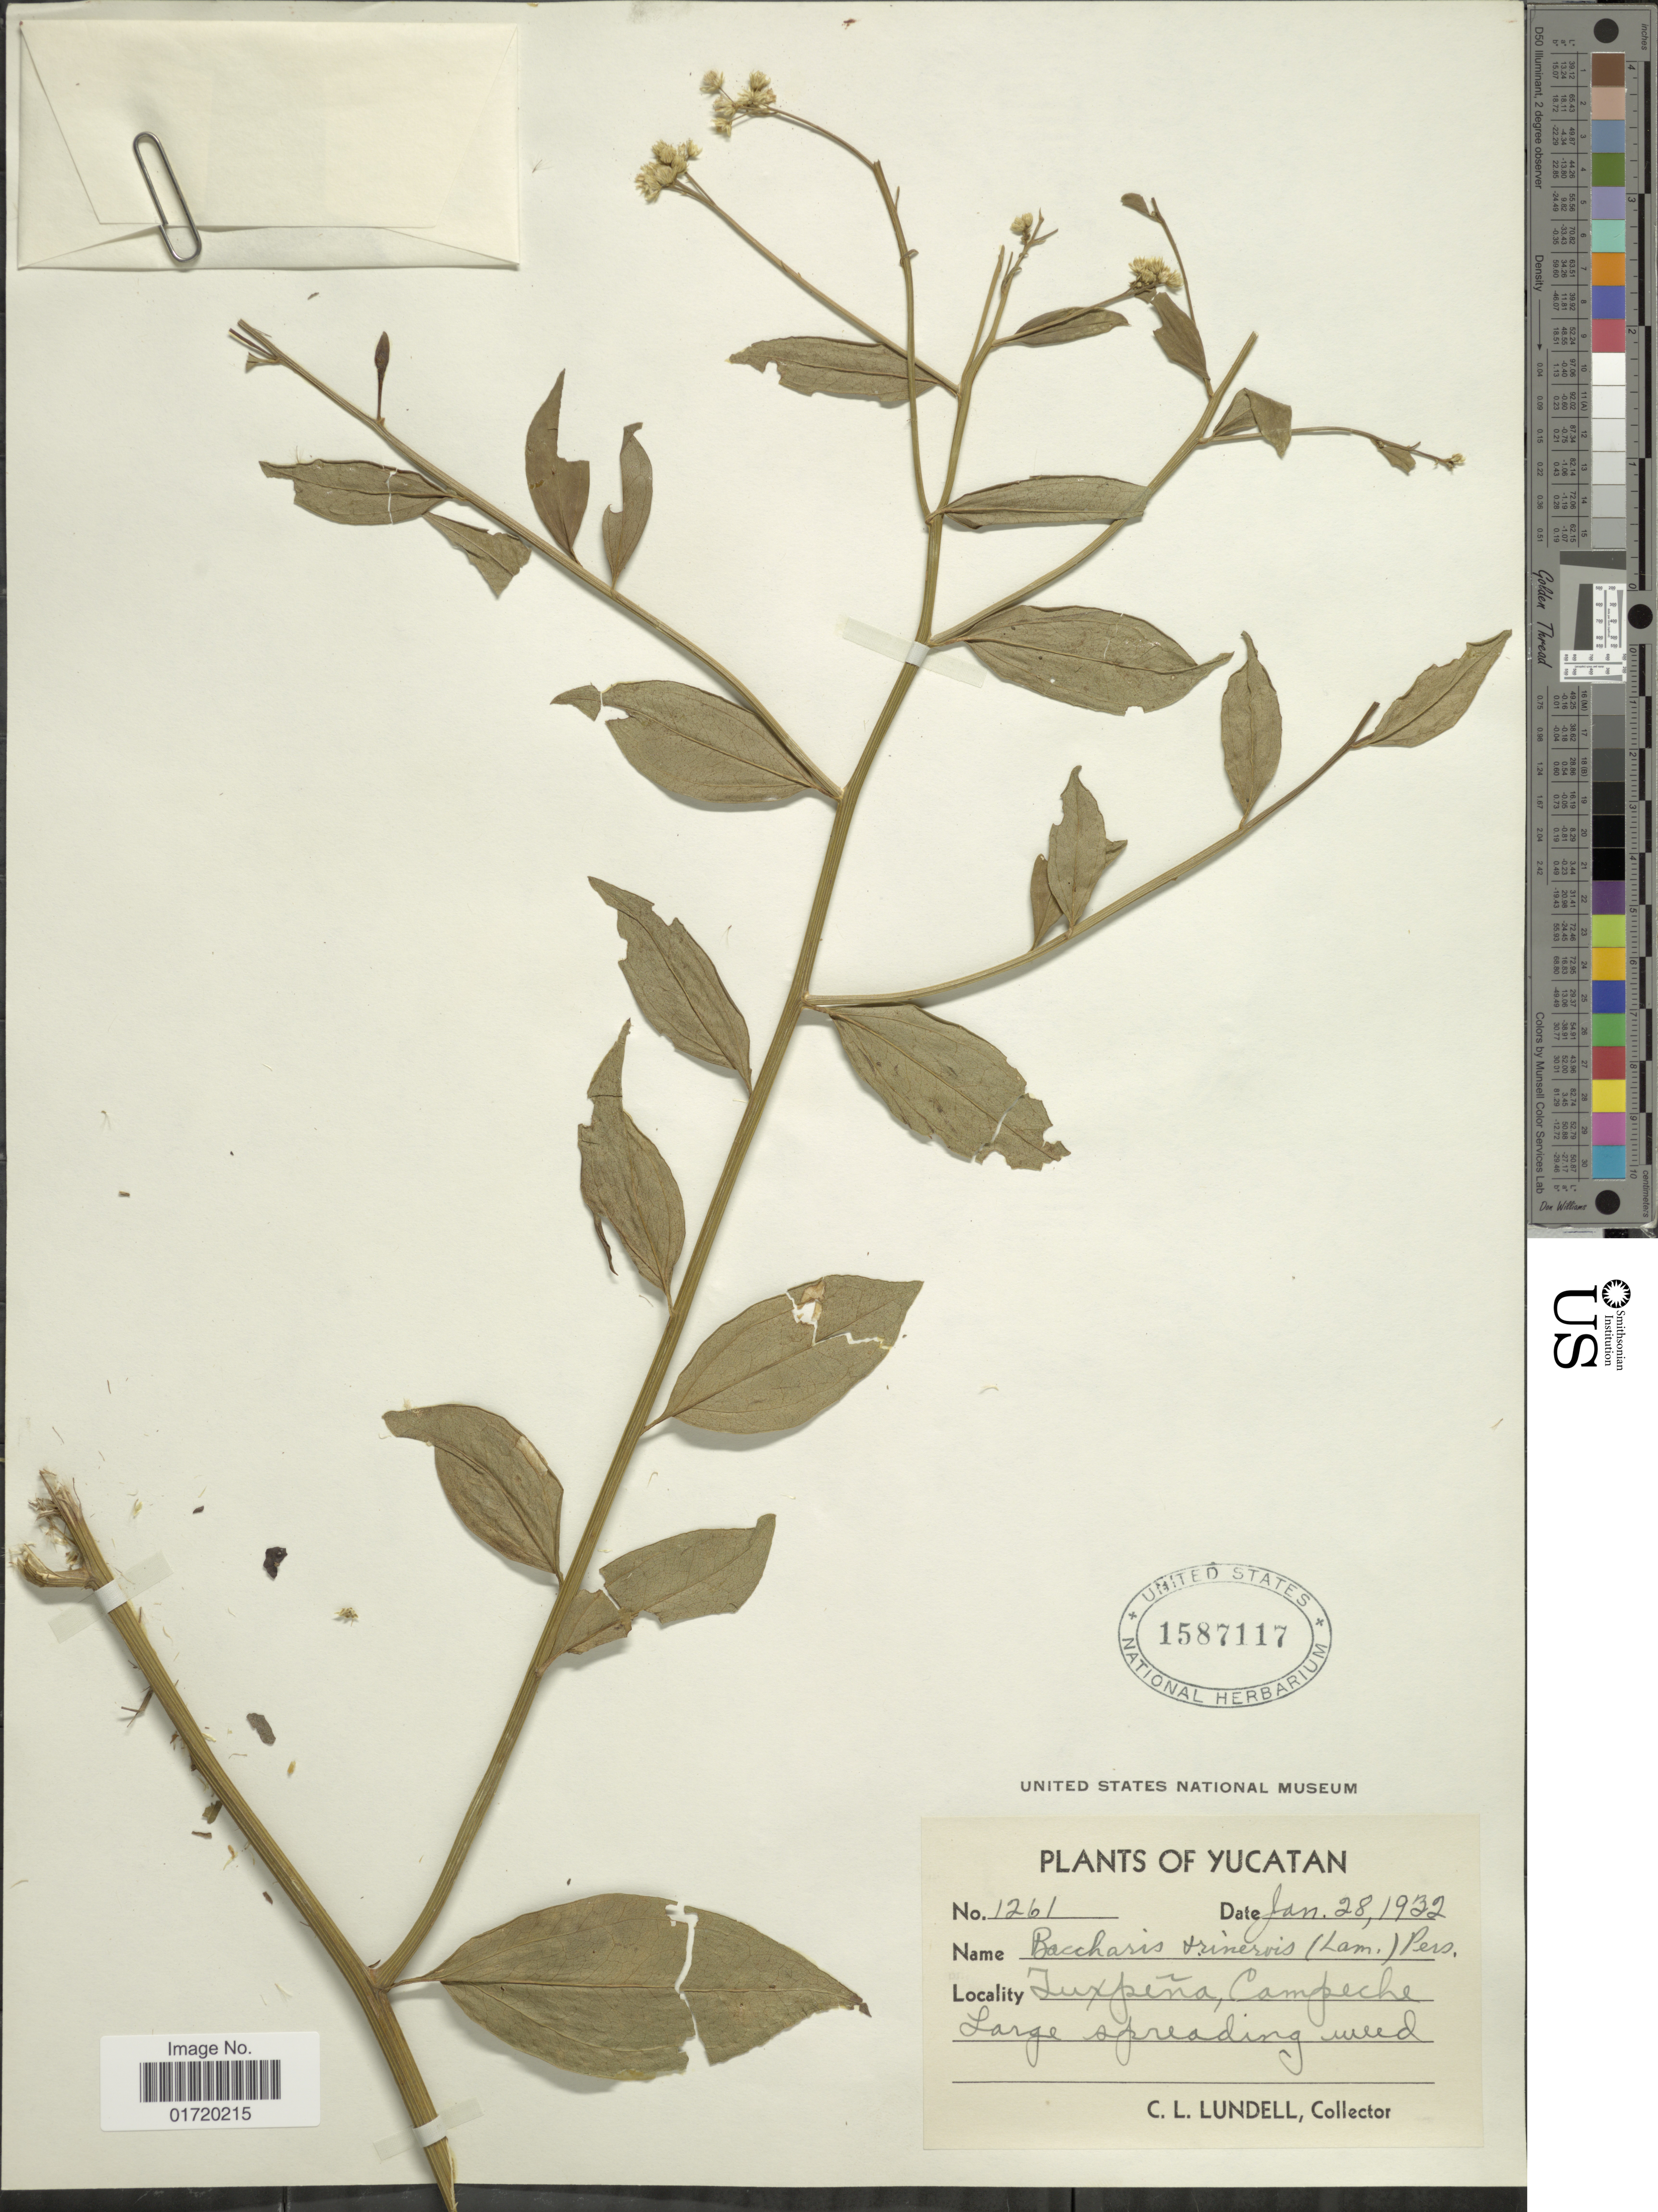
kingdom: Plantae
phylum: Tracheophyta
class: Magnoliopsida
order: Asterales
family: Asteraceae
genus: Baccharis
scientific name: Baccharis trinervis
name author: (Lam.) Pers.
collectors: C. L. Lundell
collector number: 1261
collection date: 1932-01-28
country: Mexico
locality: Yucatan, Tuxpena, Campeche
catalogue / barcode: US 1587117